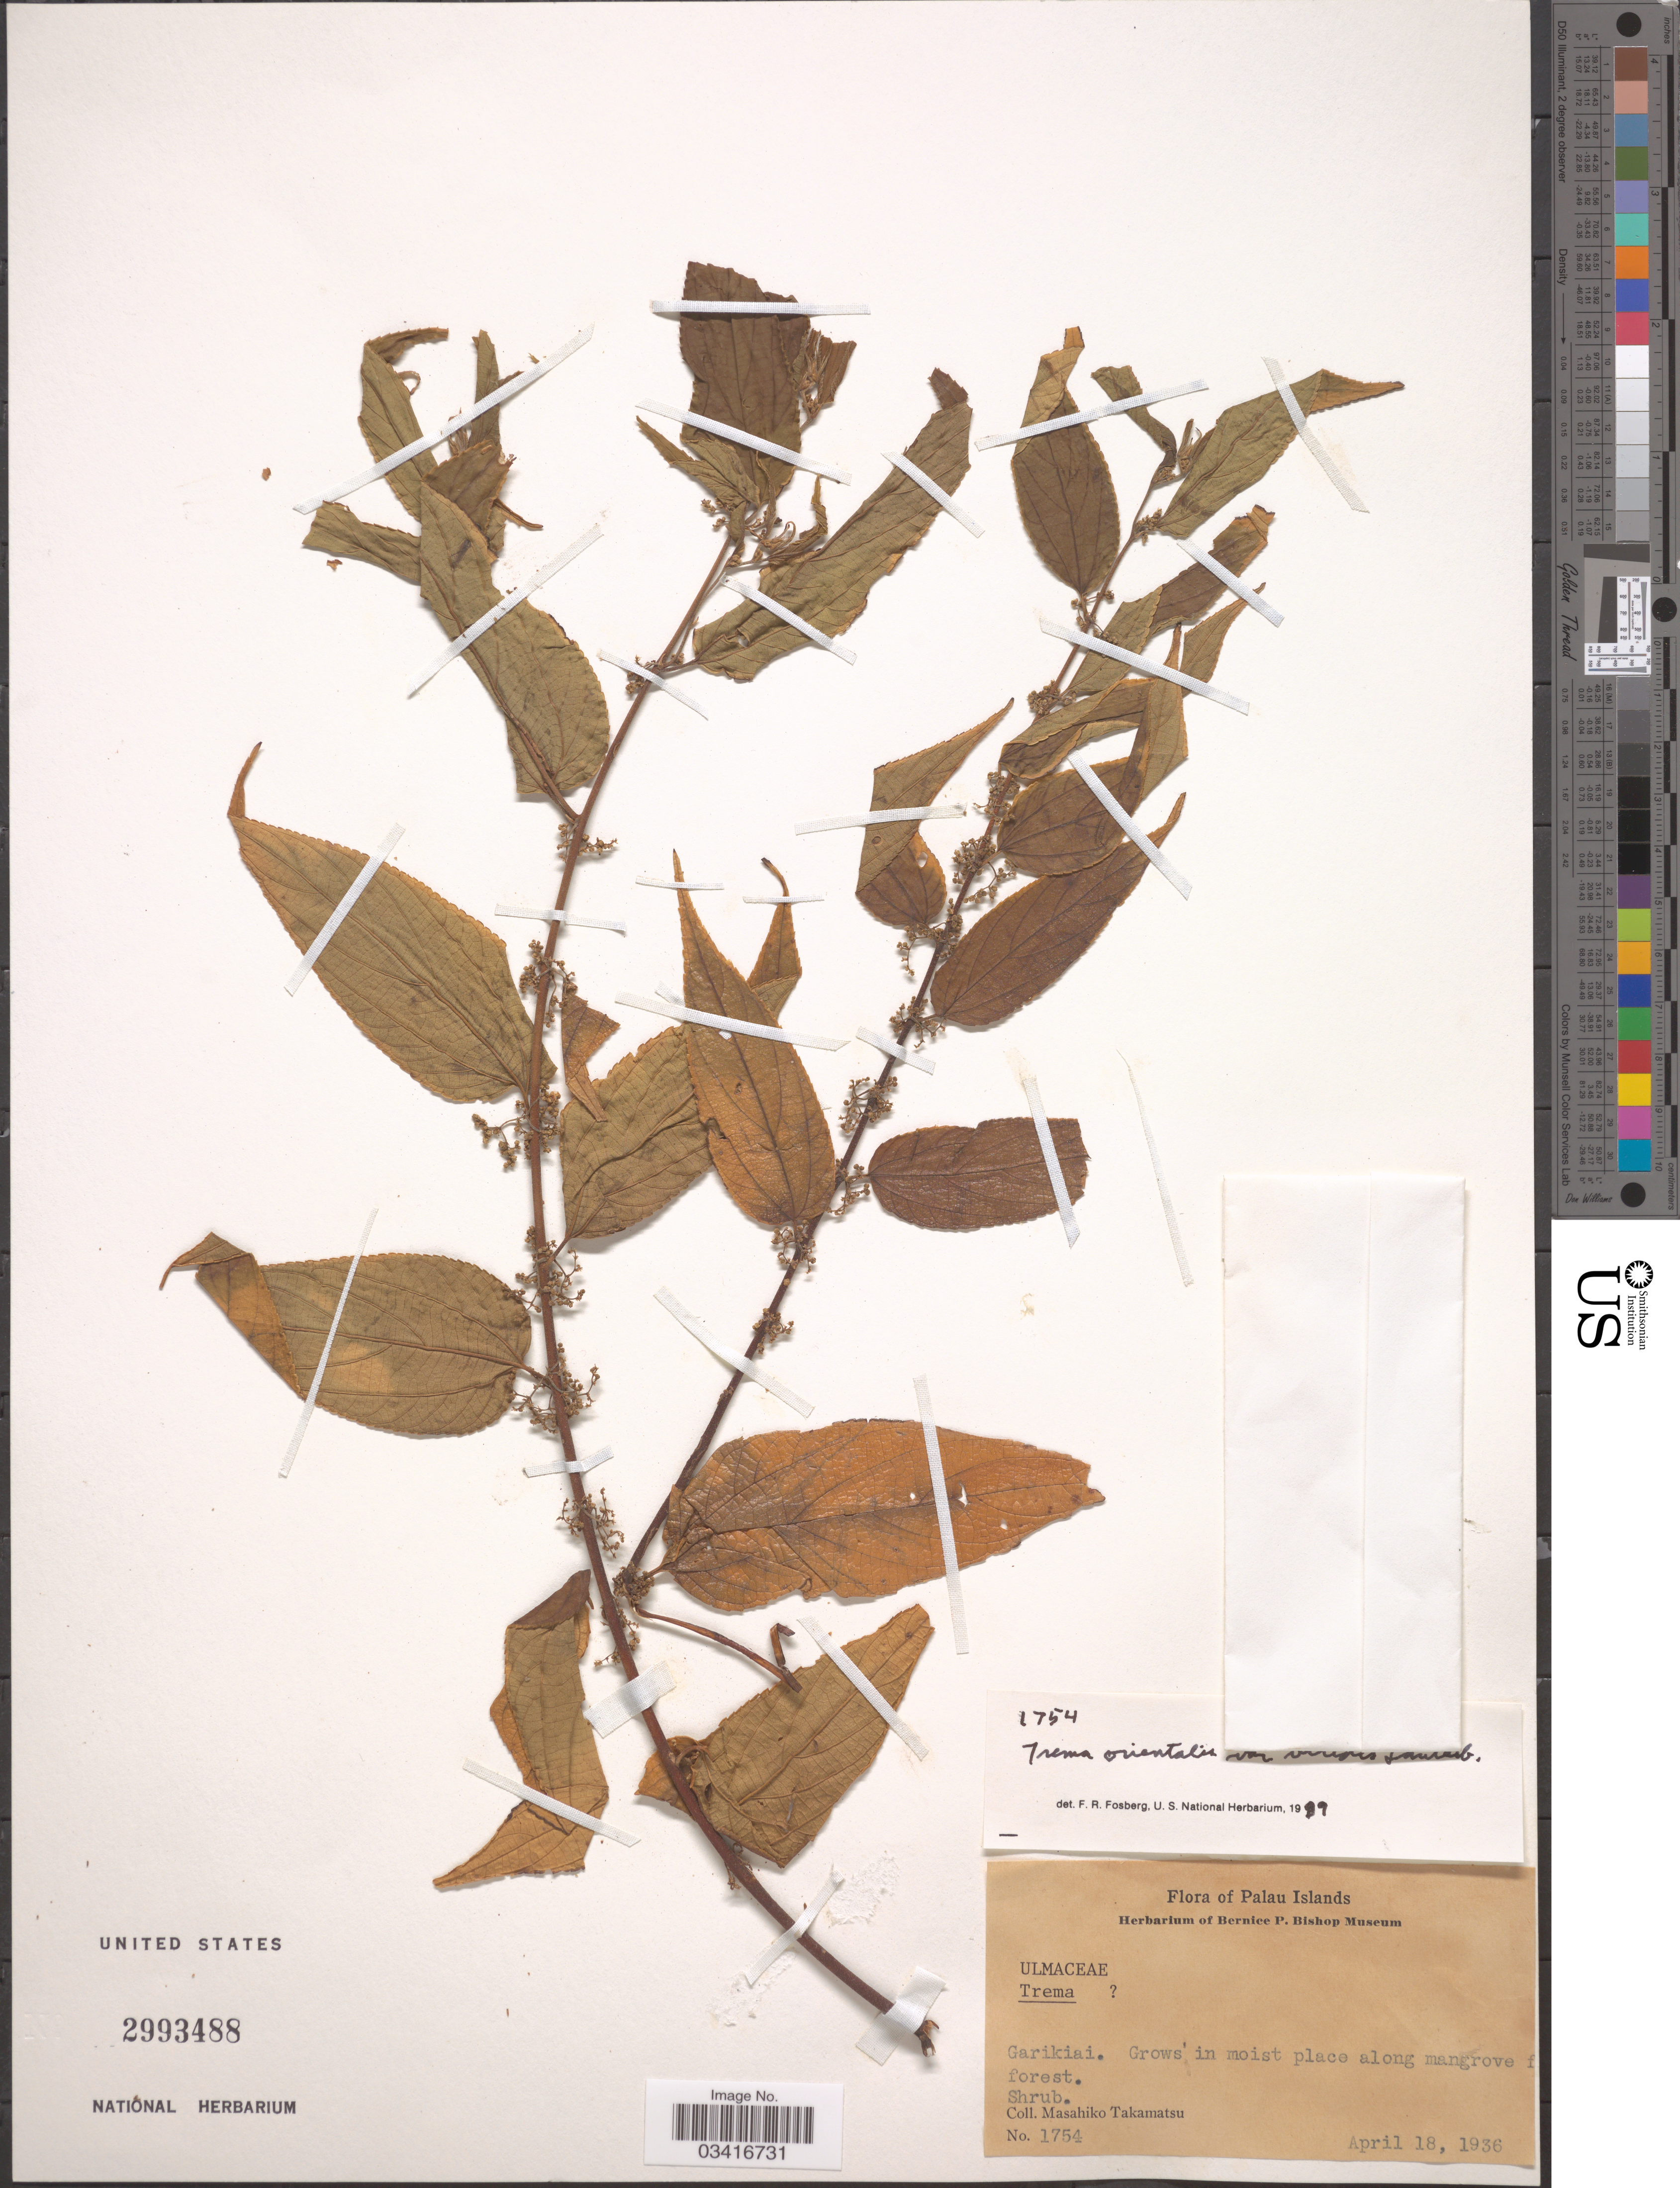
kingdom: Plantae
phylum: Tracheophyta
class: Magnoliopsida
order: Rosales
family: Cannabaceae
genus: Trema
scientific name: Trema orientale var. viridis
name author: (L.) Blume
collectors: M. Takamatsu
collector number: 1754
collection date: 1936-04-18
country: Palau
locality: Palau Islands. Garikiai.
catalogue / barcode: US 2993488